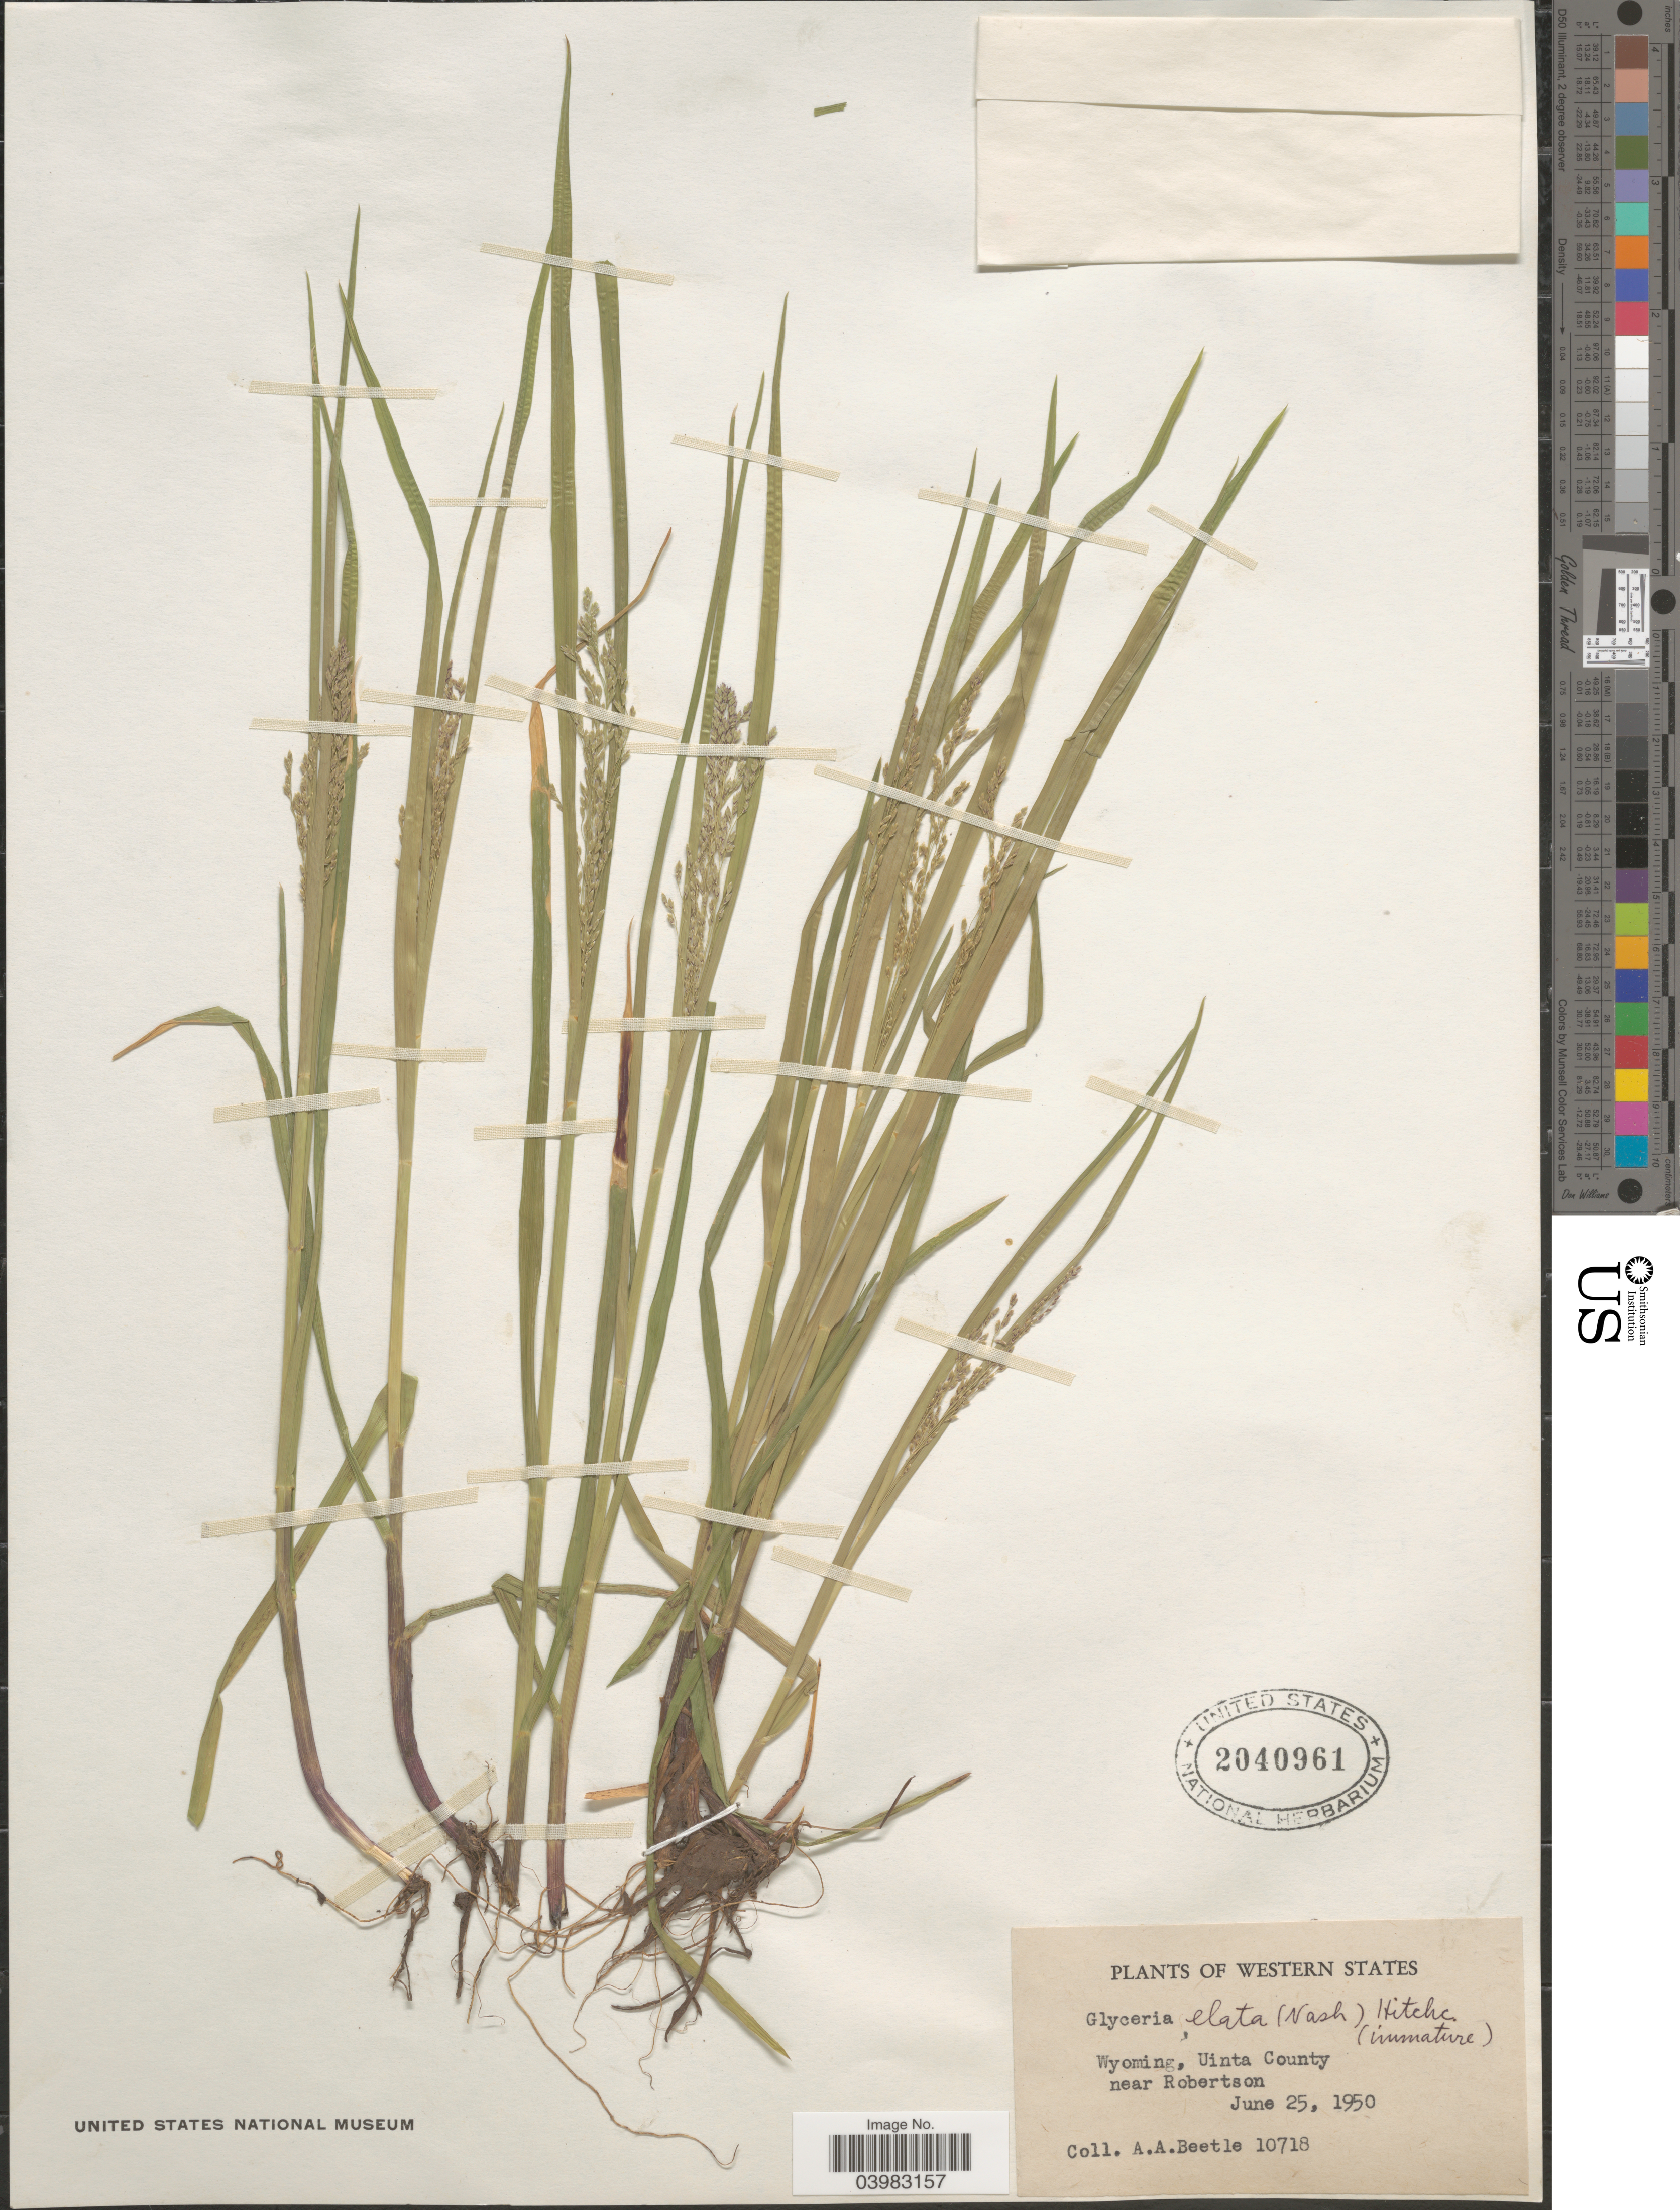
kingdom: Plantae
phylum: Tracheophyta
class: Liliopsida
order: Poales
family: Poaceae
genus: Glyceria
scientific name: Glyceria elata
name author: (Nash) M.E. Jones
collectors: A. A. Beetle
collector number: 10718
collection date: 1950-06-25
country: United States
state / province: Wyoming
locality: Western States. Uinta County near Robertson.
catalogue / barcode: US 2040961